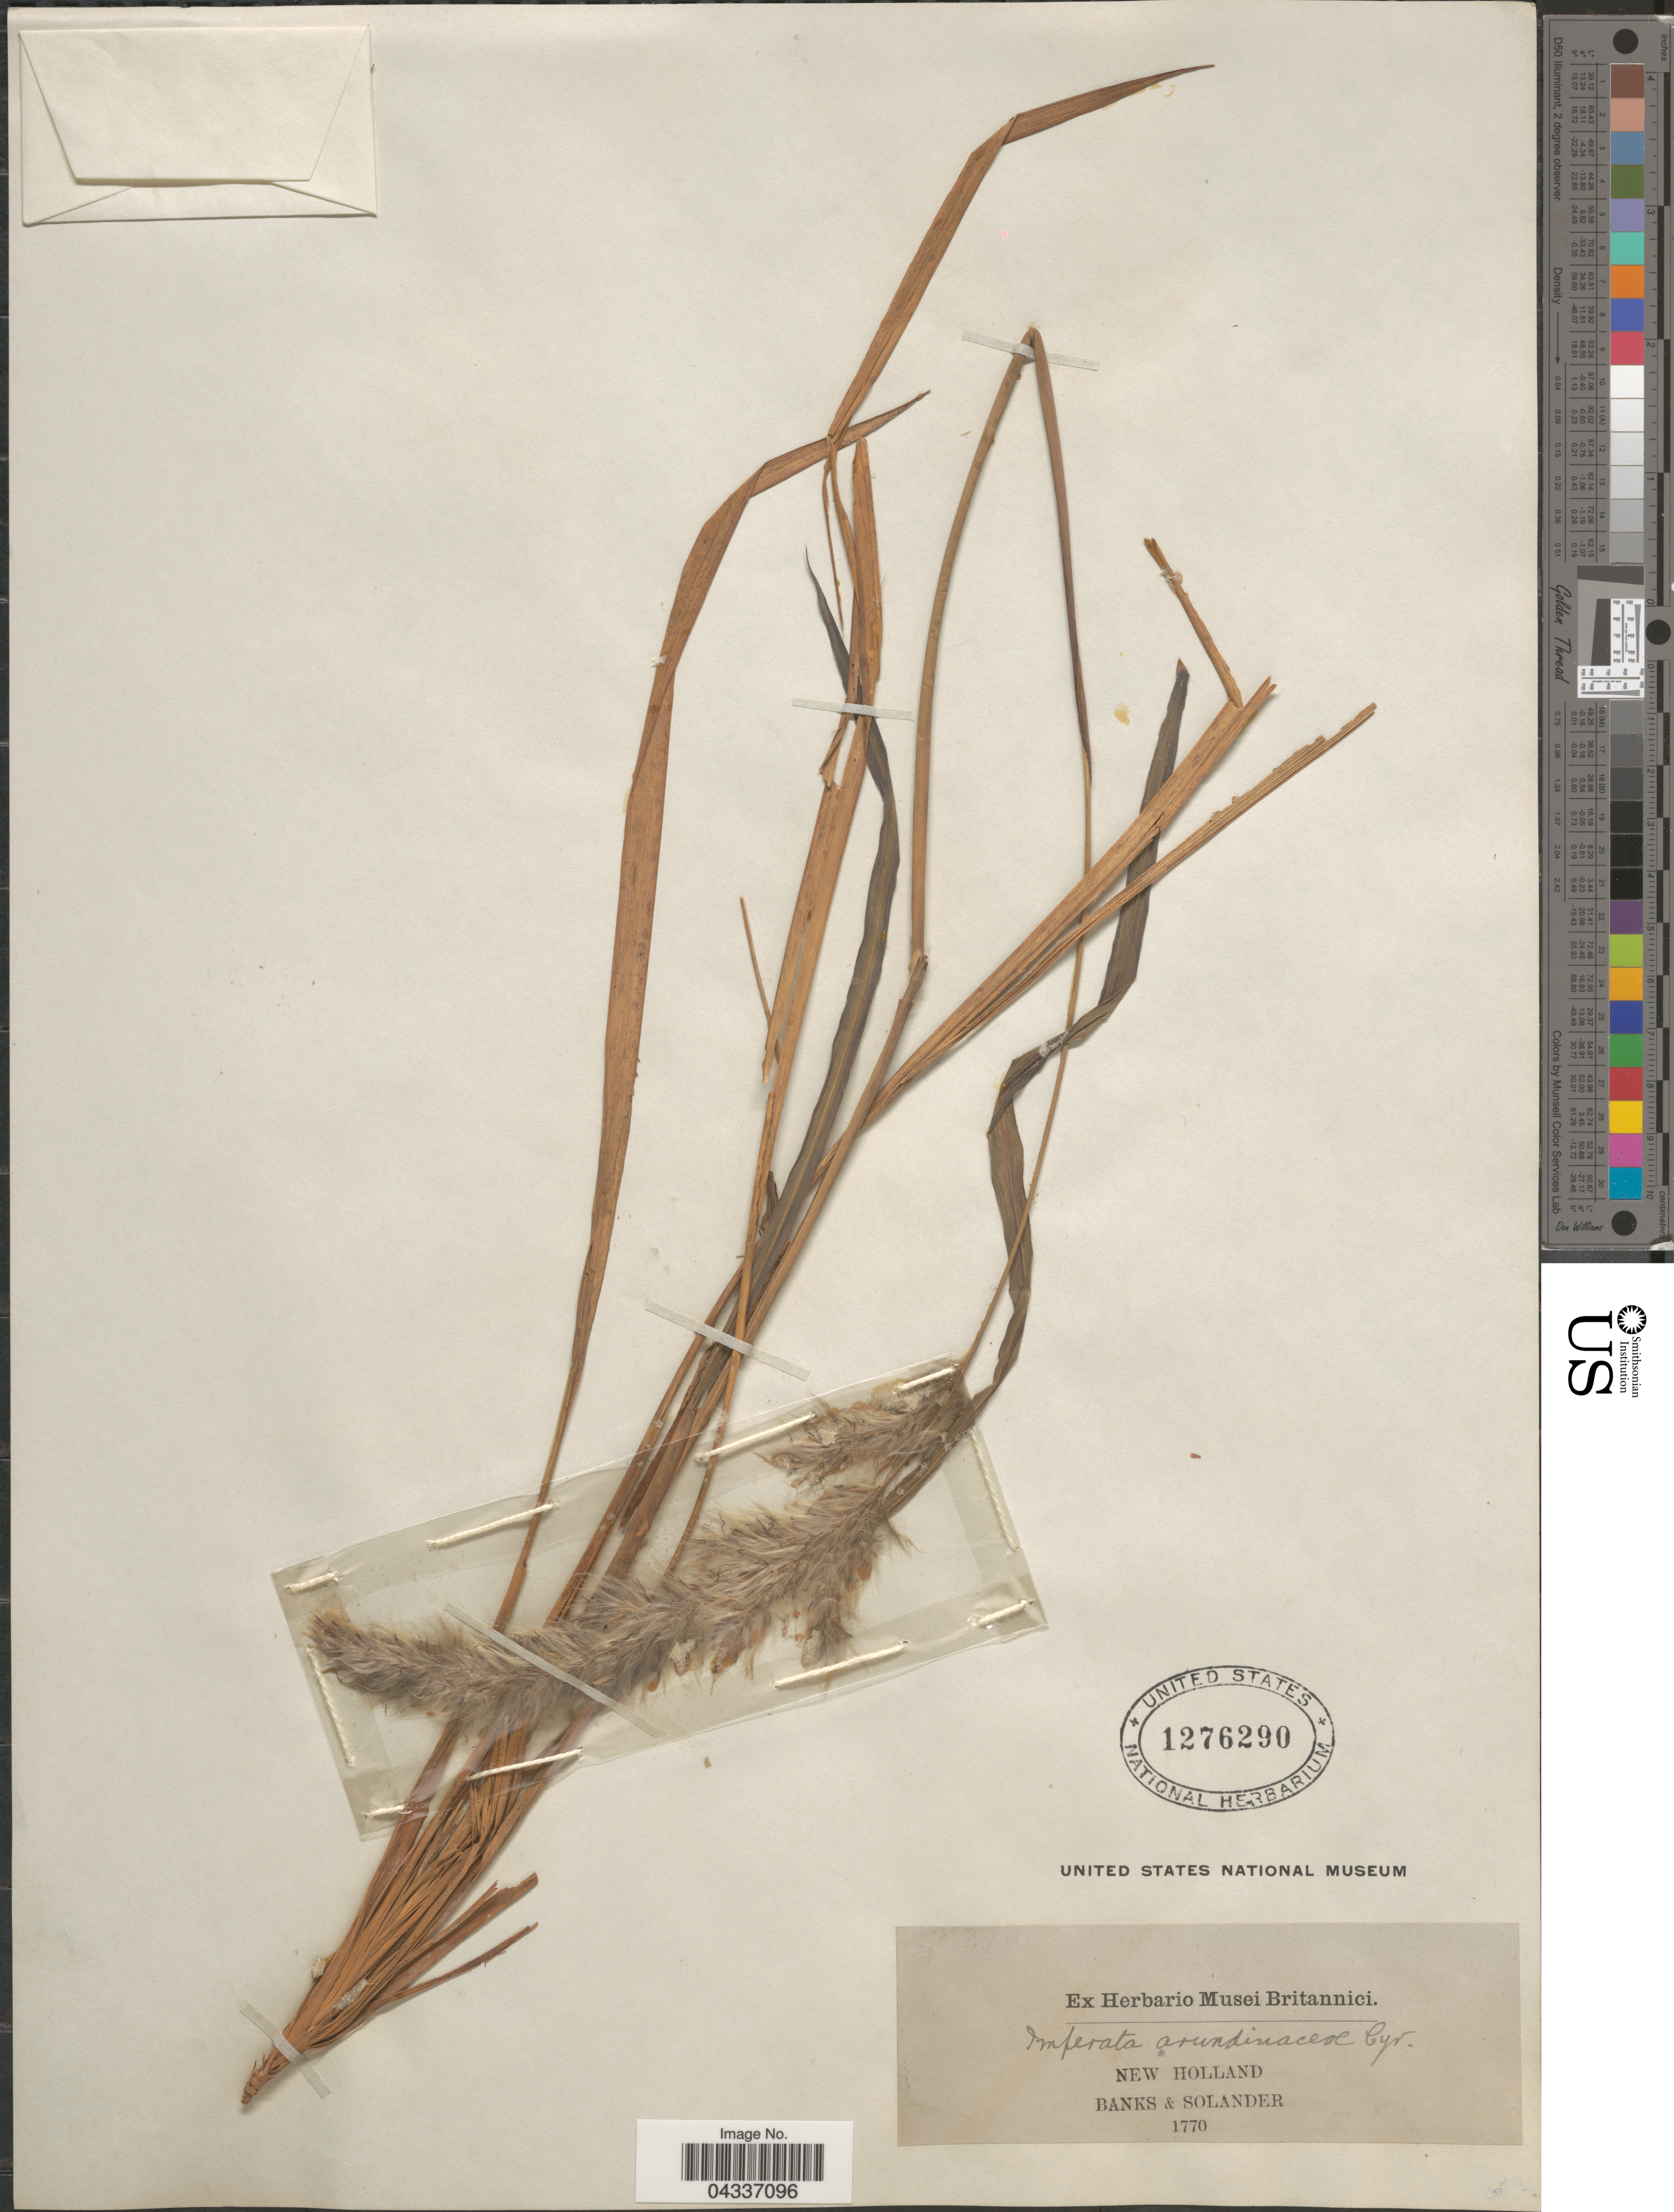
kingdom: Plantae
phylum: Tracheophyta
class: Liliopsida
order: Poales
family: Poaceae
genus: Imperata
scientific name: Imperata cylindrica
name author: (L.) P. Beauv.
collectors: -- Banks & -- Solander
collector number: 1770?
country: Australia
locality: New Holland.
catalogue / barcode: US 1276290